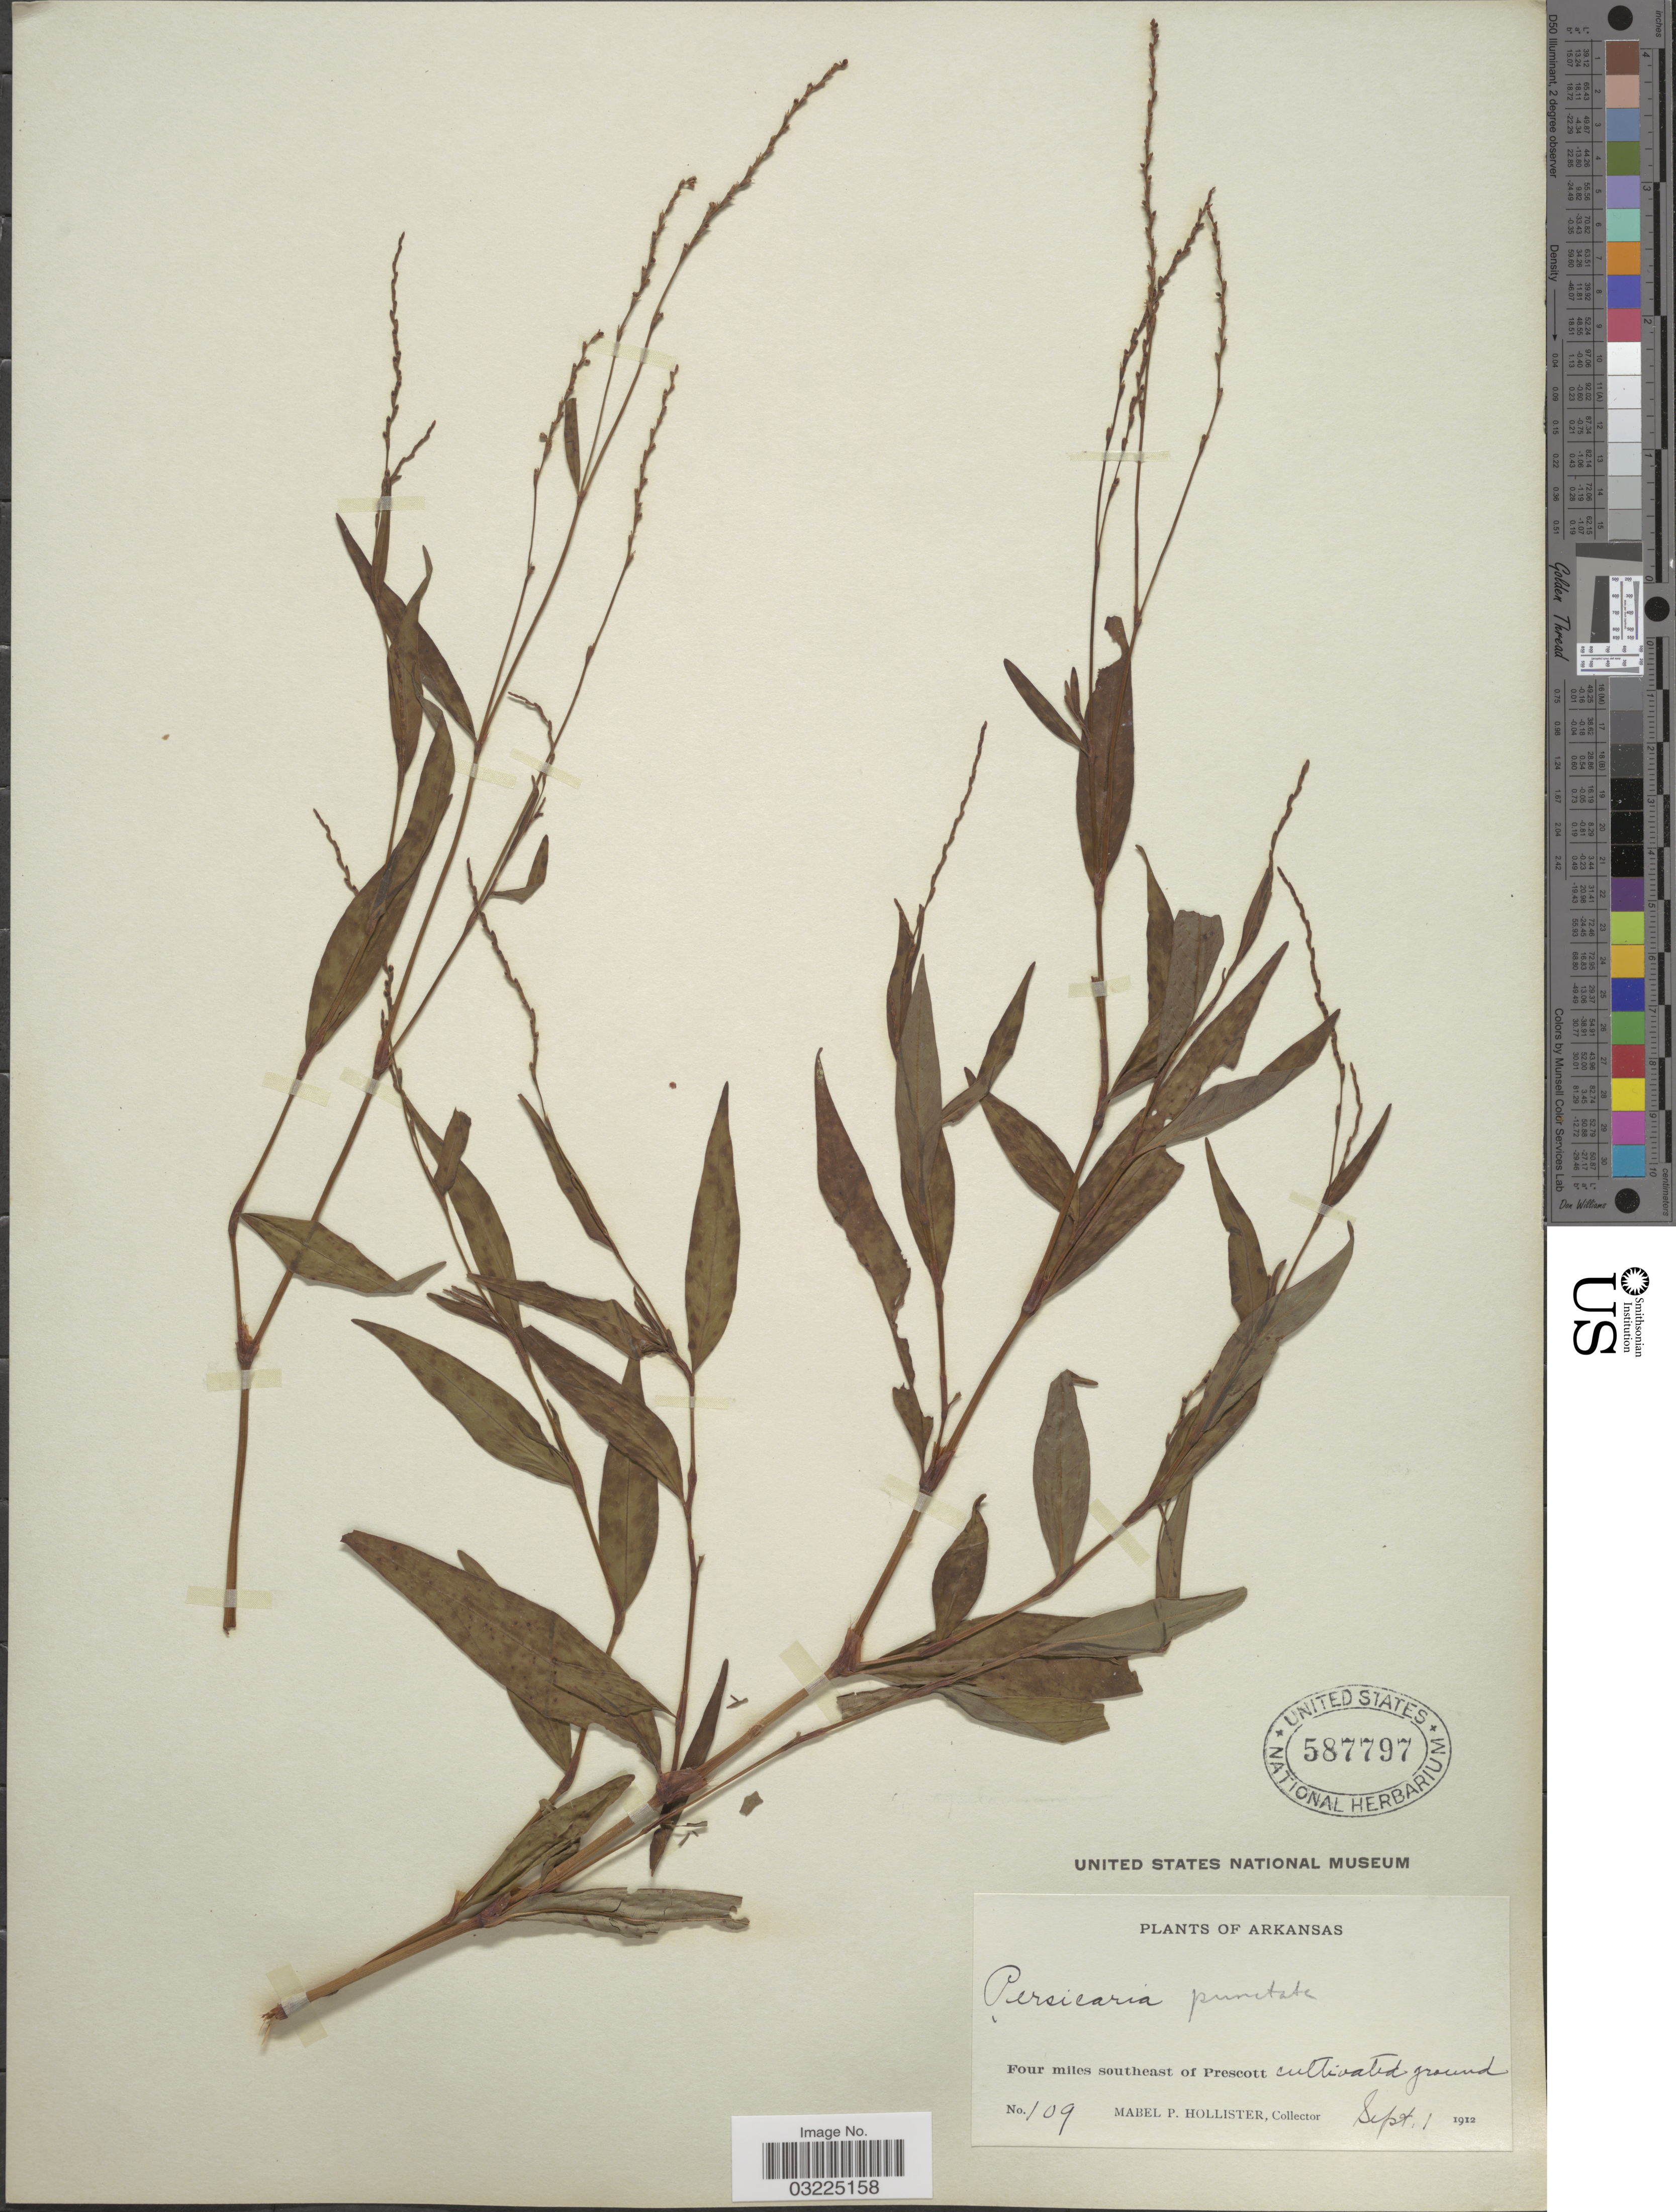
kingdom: Plantae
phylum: Tracheophyta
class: Magnoliopsida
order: Caryophyllales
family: Polygonaceae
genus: Persicaria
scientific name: Persicaria punctata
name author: (Elliott) Small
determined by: Atha, D. E.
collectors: M. Hollister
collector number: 109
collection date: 1912-09-01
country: United States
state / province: Arkansas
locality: Four miles southeast of Prescott.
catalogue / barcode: US 587797